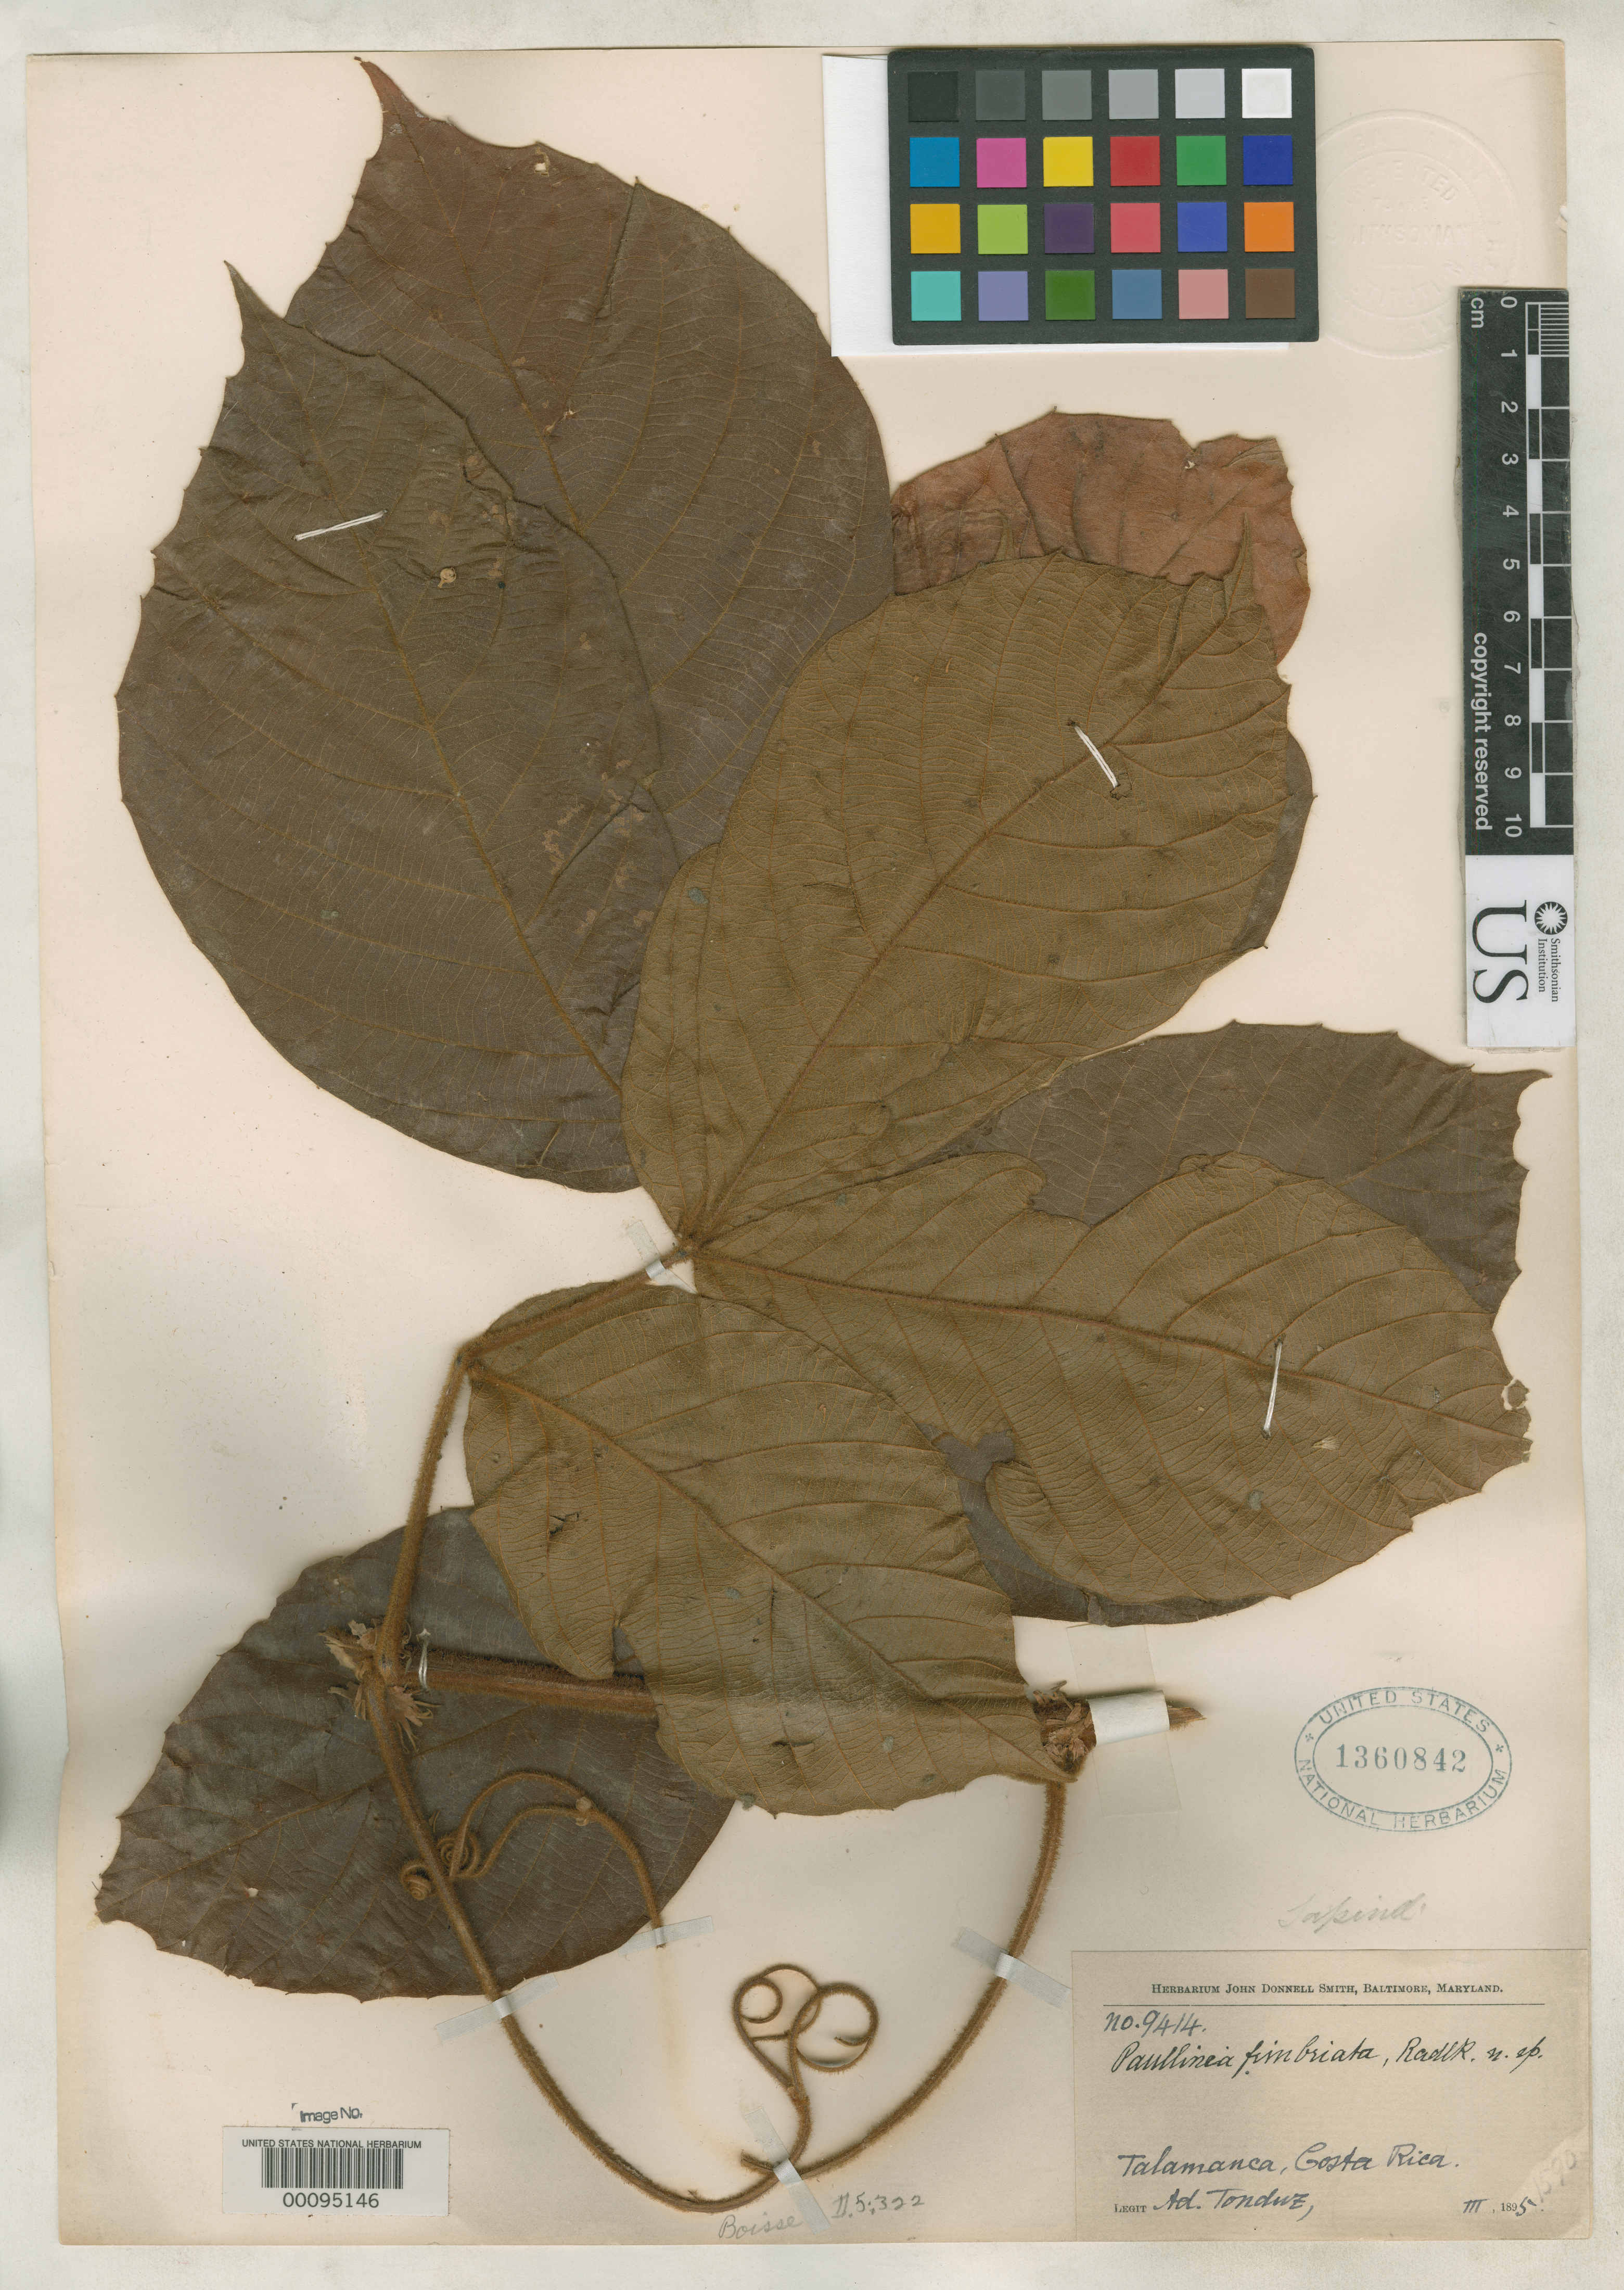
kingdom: Plantae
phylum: Tracheophyta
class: Magnoliopsida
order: Sapindales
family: Sapindaceae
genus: Paullinia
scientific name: Paullinia fimbriata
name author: Radlk.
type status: Isotype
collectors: A. Tonduz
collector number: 9414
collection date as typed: Mar 1895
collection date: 1895-03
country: Costa Rica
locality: Talamanca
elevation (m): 400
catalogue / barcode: US 1360842